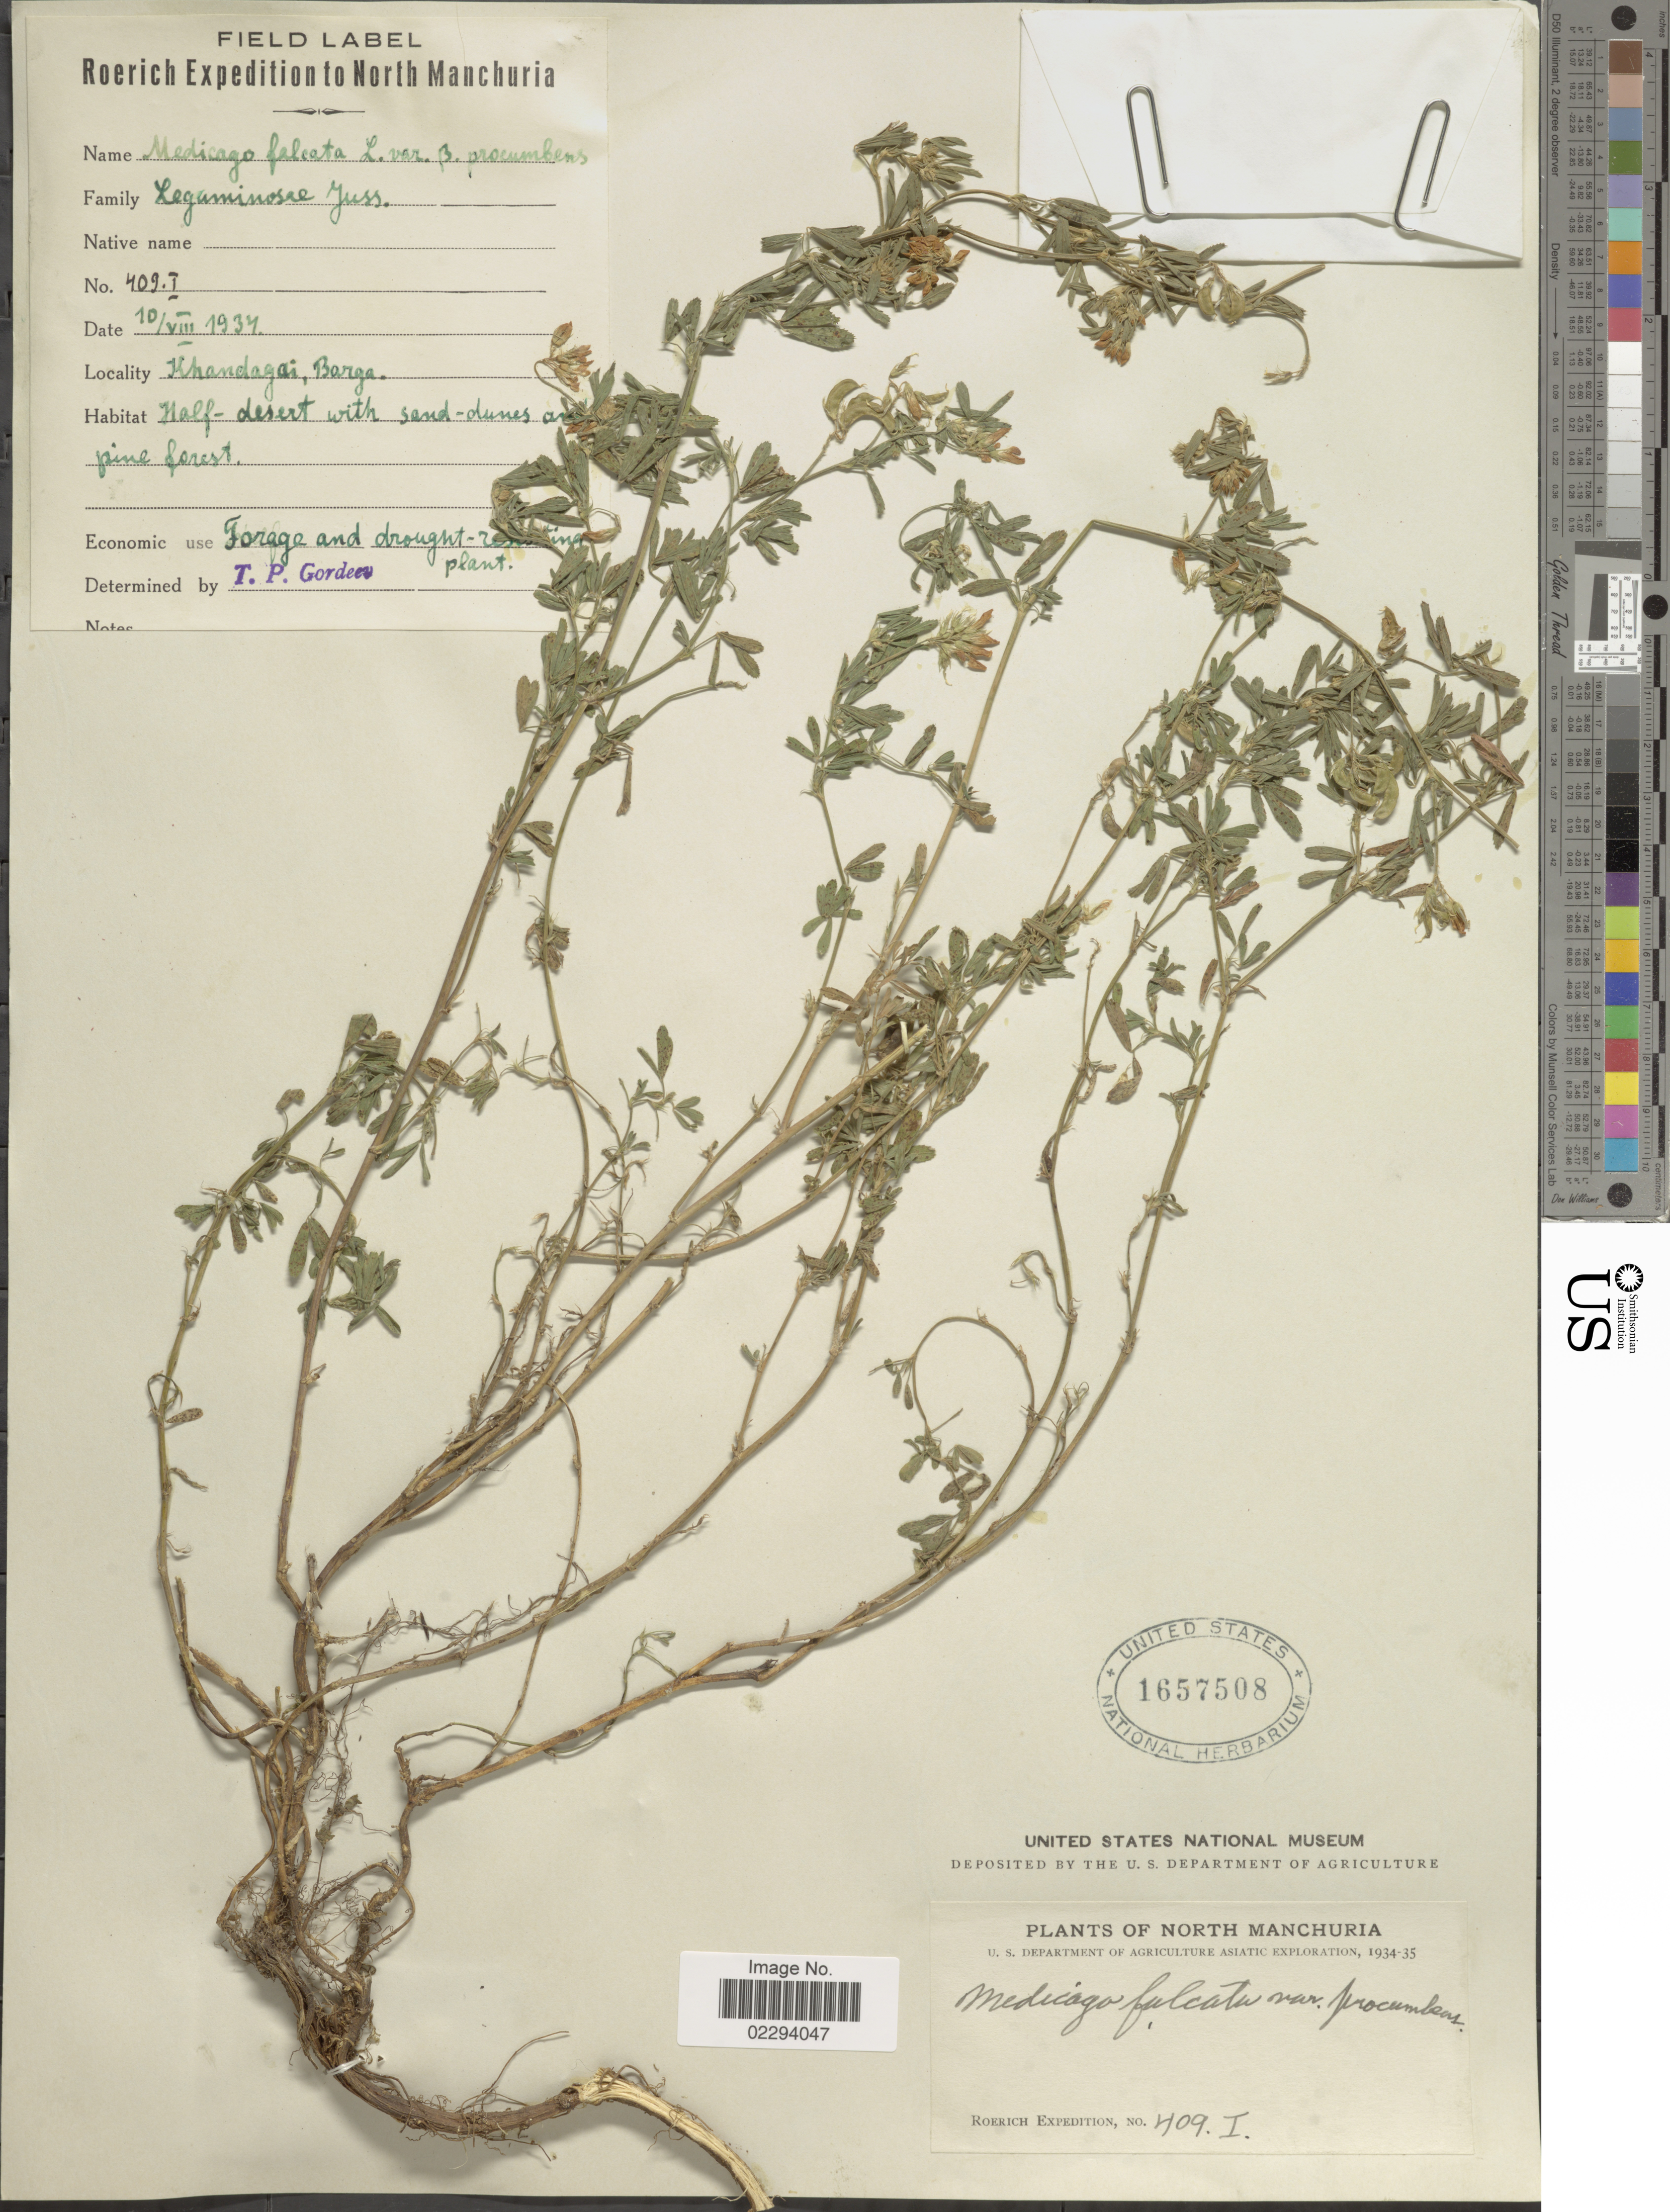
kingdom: Plantae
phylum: Tracheophyta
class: Magnoliopsida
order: Fabales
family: Fabaceae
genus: Medicago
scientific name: Medicago falcata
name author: L.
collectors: Roerich Expedition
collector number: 409 I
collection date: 1934-08-10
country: China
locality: Northern Manchuria. Khandagai, Barga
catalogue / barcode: US 1657508